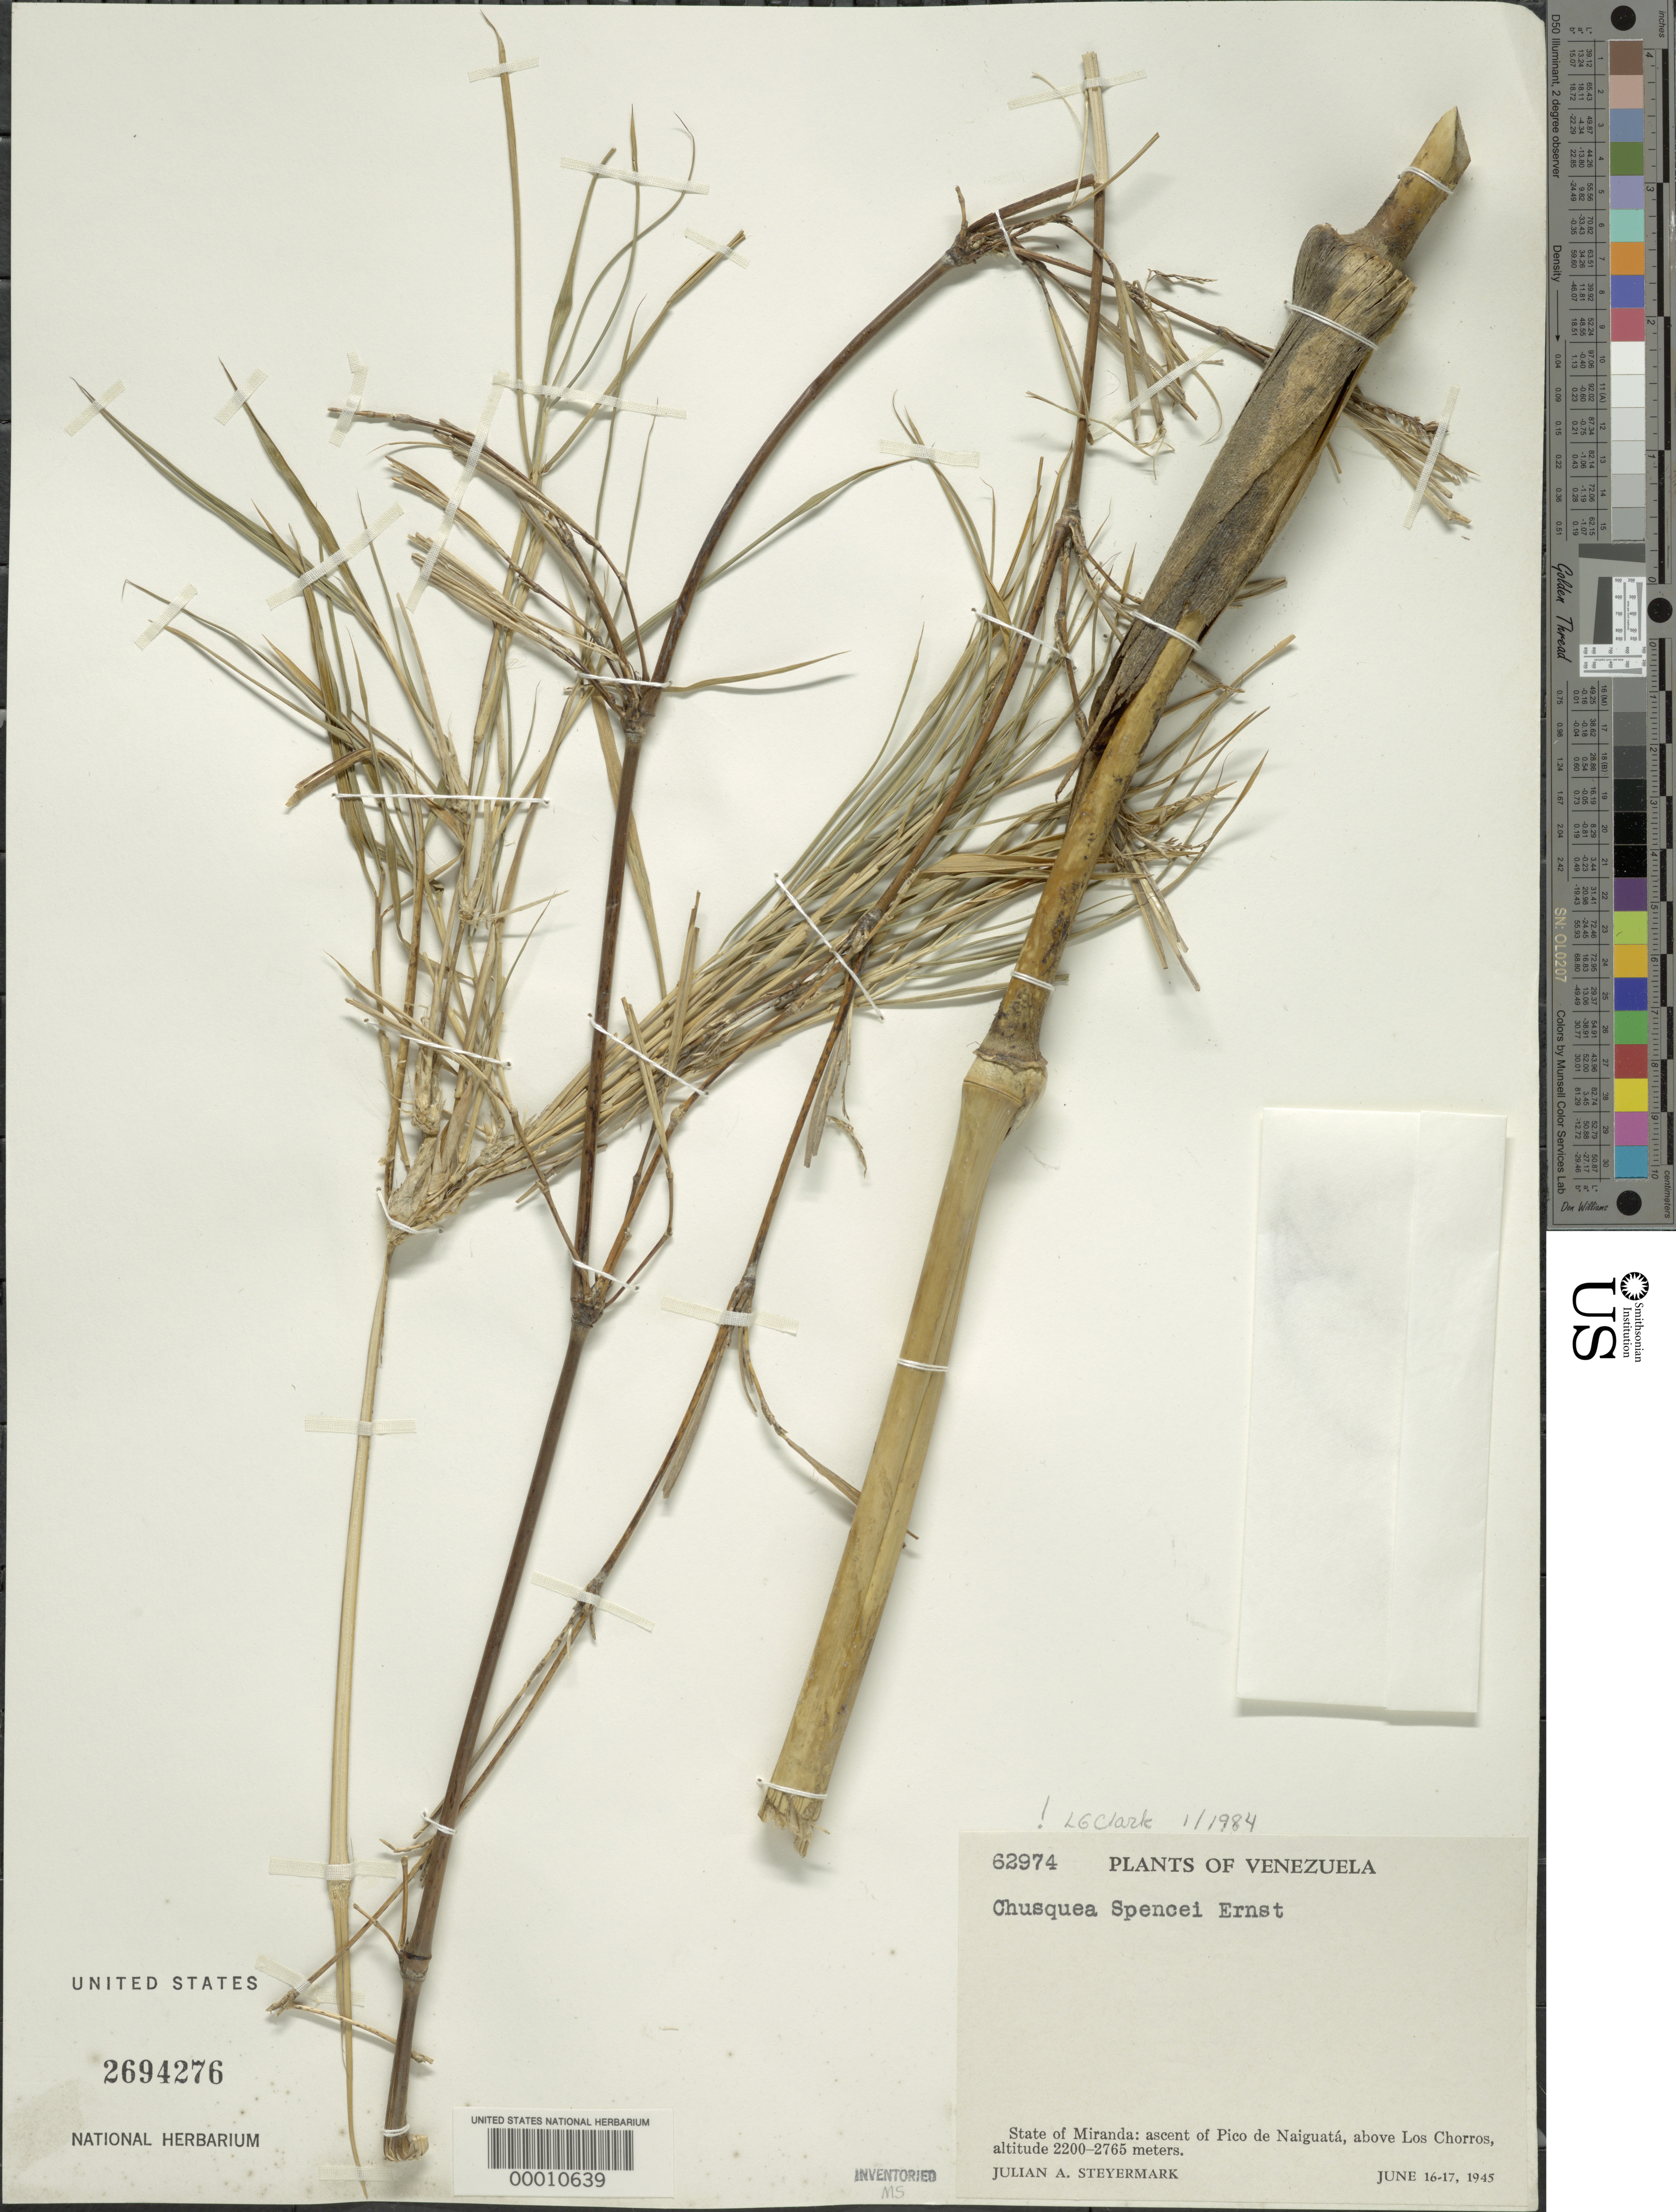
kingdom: Plantae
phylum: Tracheophyta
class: Liliopsida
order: Poales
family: Poaceae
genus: Chusquea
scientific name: Chusquea spencei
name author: Ernst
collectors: J. Steyermark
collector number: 62974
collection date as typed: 16 Jun 1945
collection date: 1945-06-16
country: Venezuela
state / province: Miranda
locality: Pico de Naiguatá, Los Chorros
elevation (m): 2200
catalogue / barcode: US 2694276